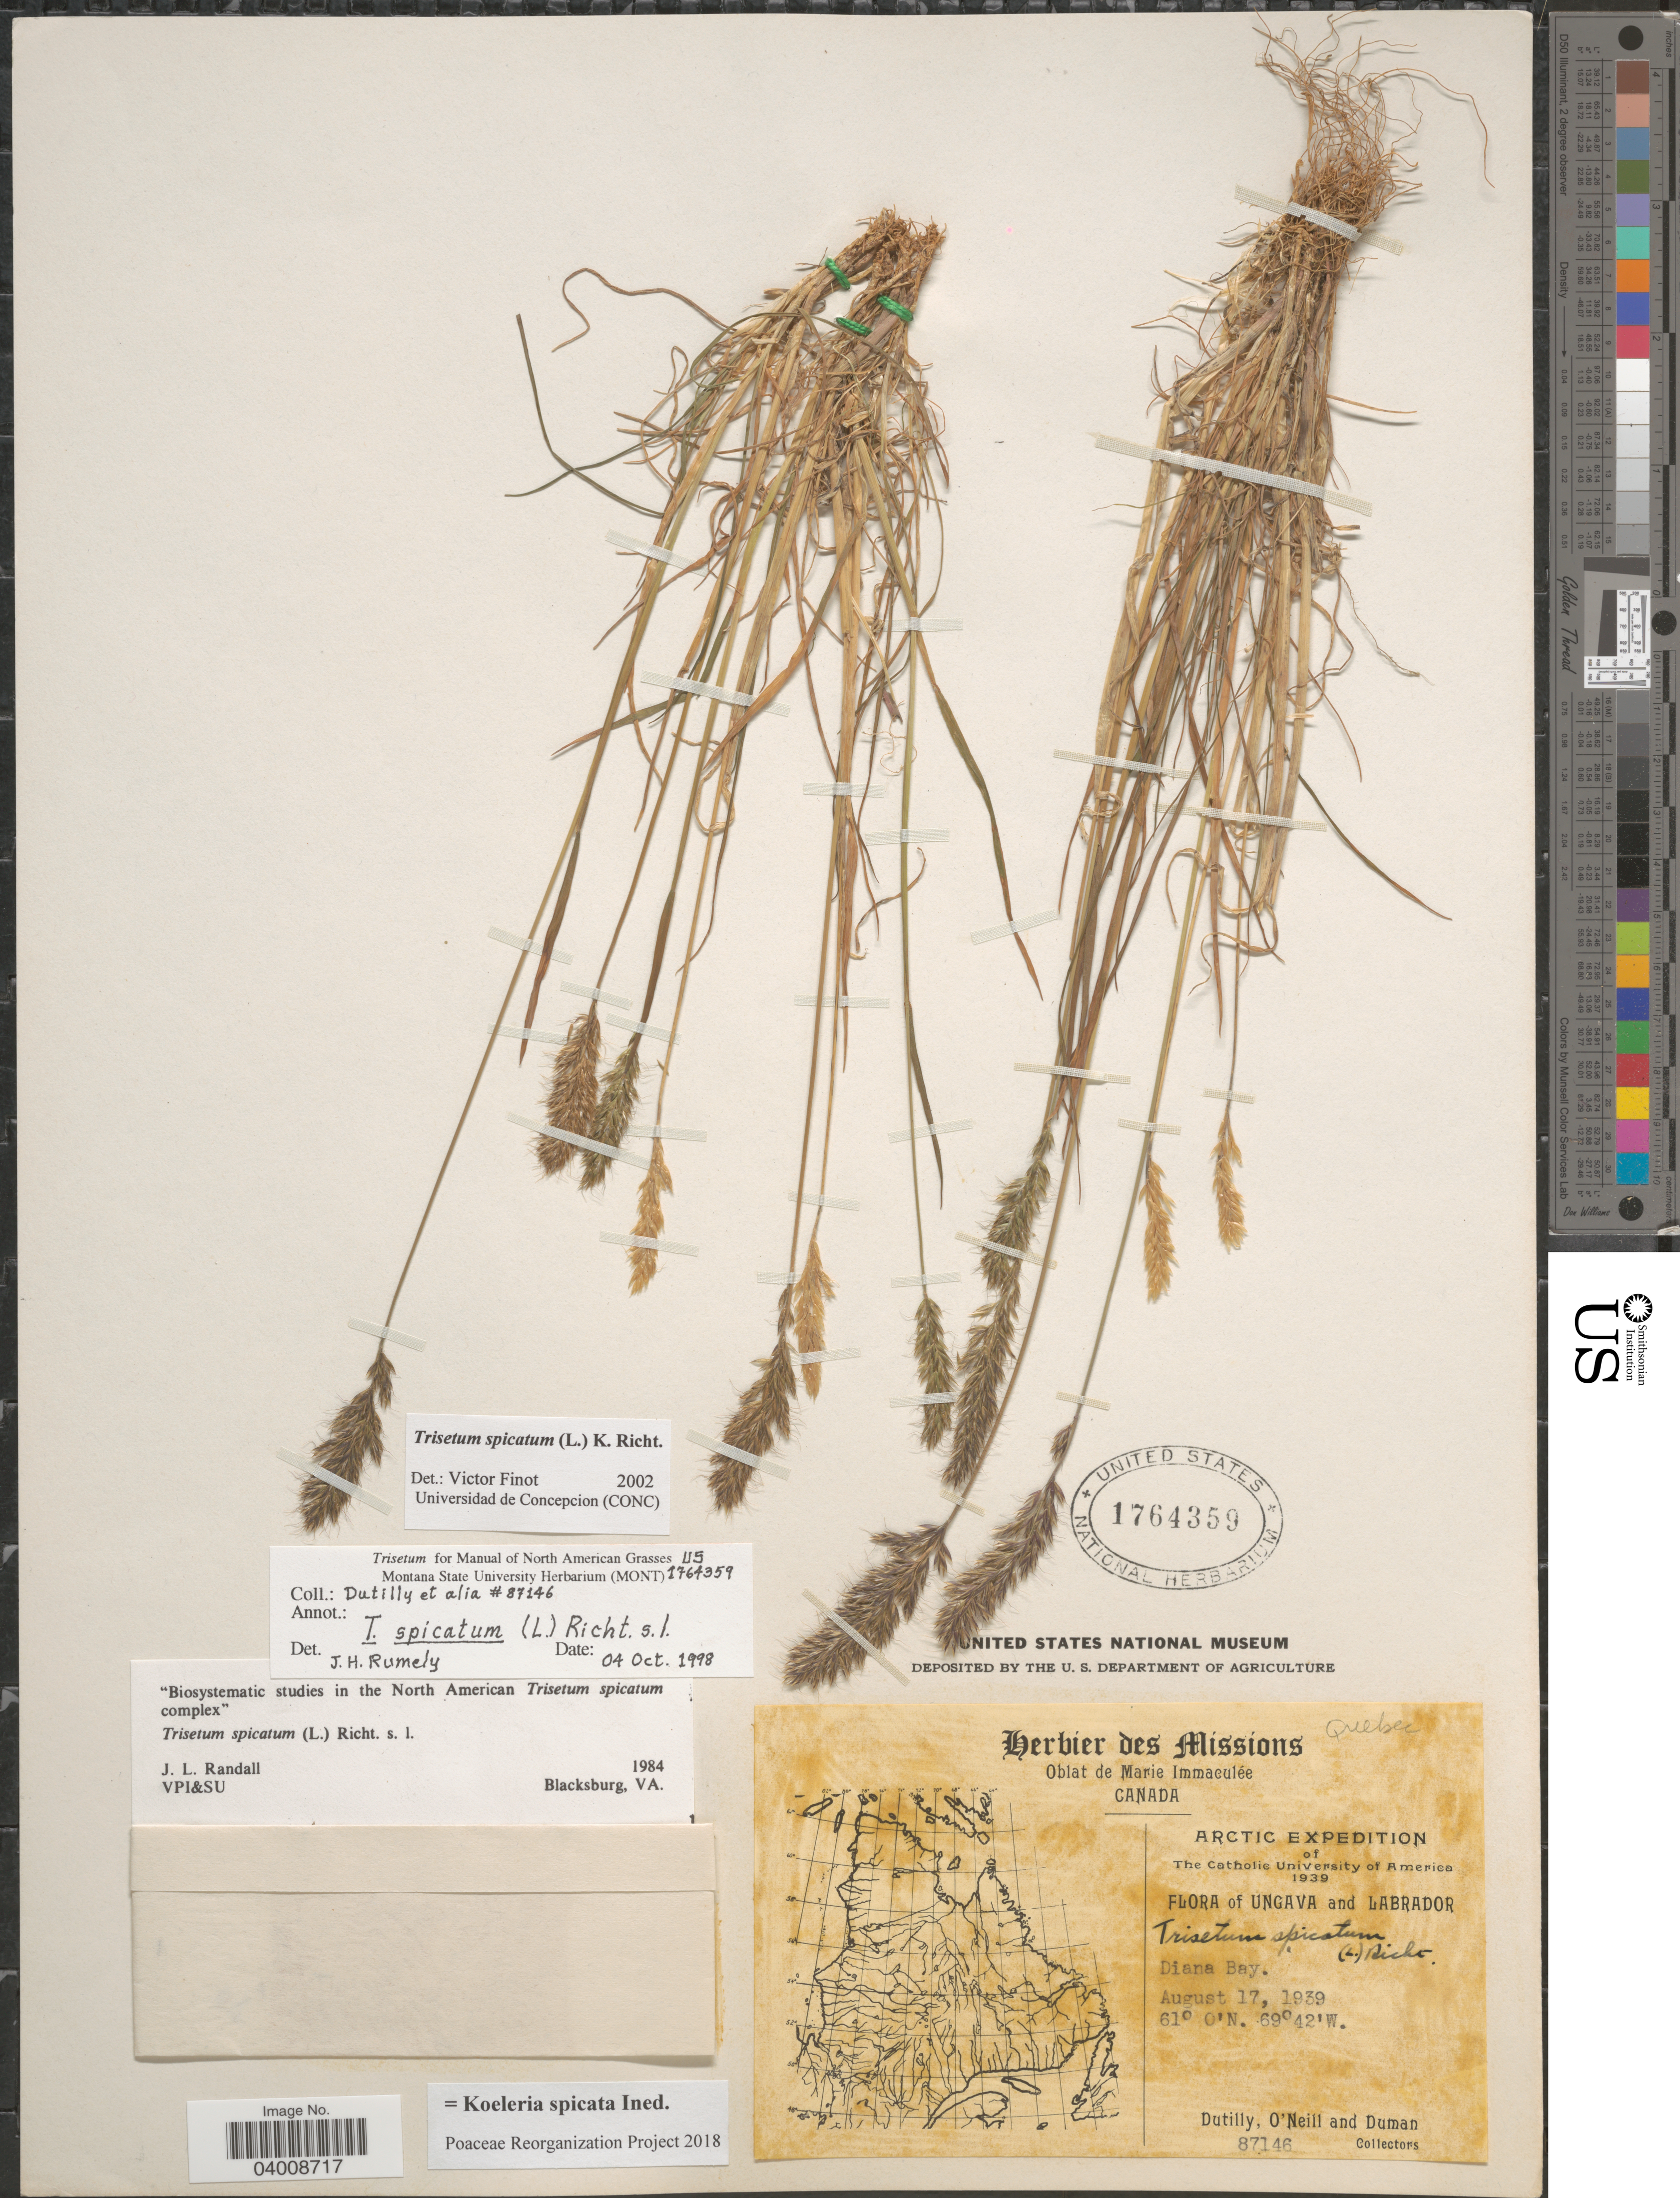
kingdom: Plantae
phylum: Tracheophyta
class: Liliopsida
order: Poales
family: Poaceae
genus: Koeleria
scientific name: Koeleria spicata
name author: (L.) Barberá et al.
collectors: -. Dutilly, -. O'Neill & -. Duman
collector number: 87146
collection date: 1939-08-17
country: Canada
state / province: Quebec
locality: Quebec. Ungava and Labrador. Diana Bay.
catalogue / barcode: US 1764359